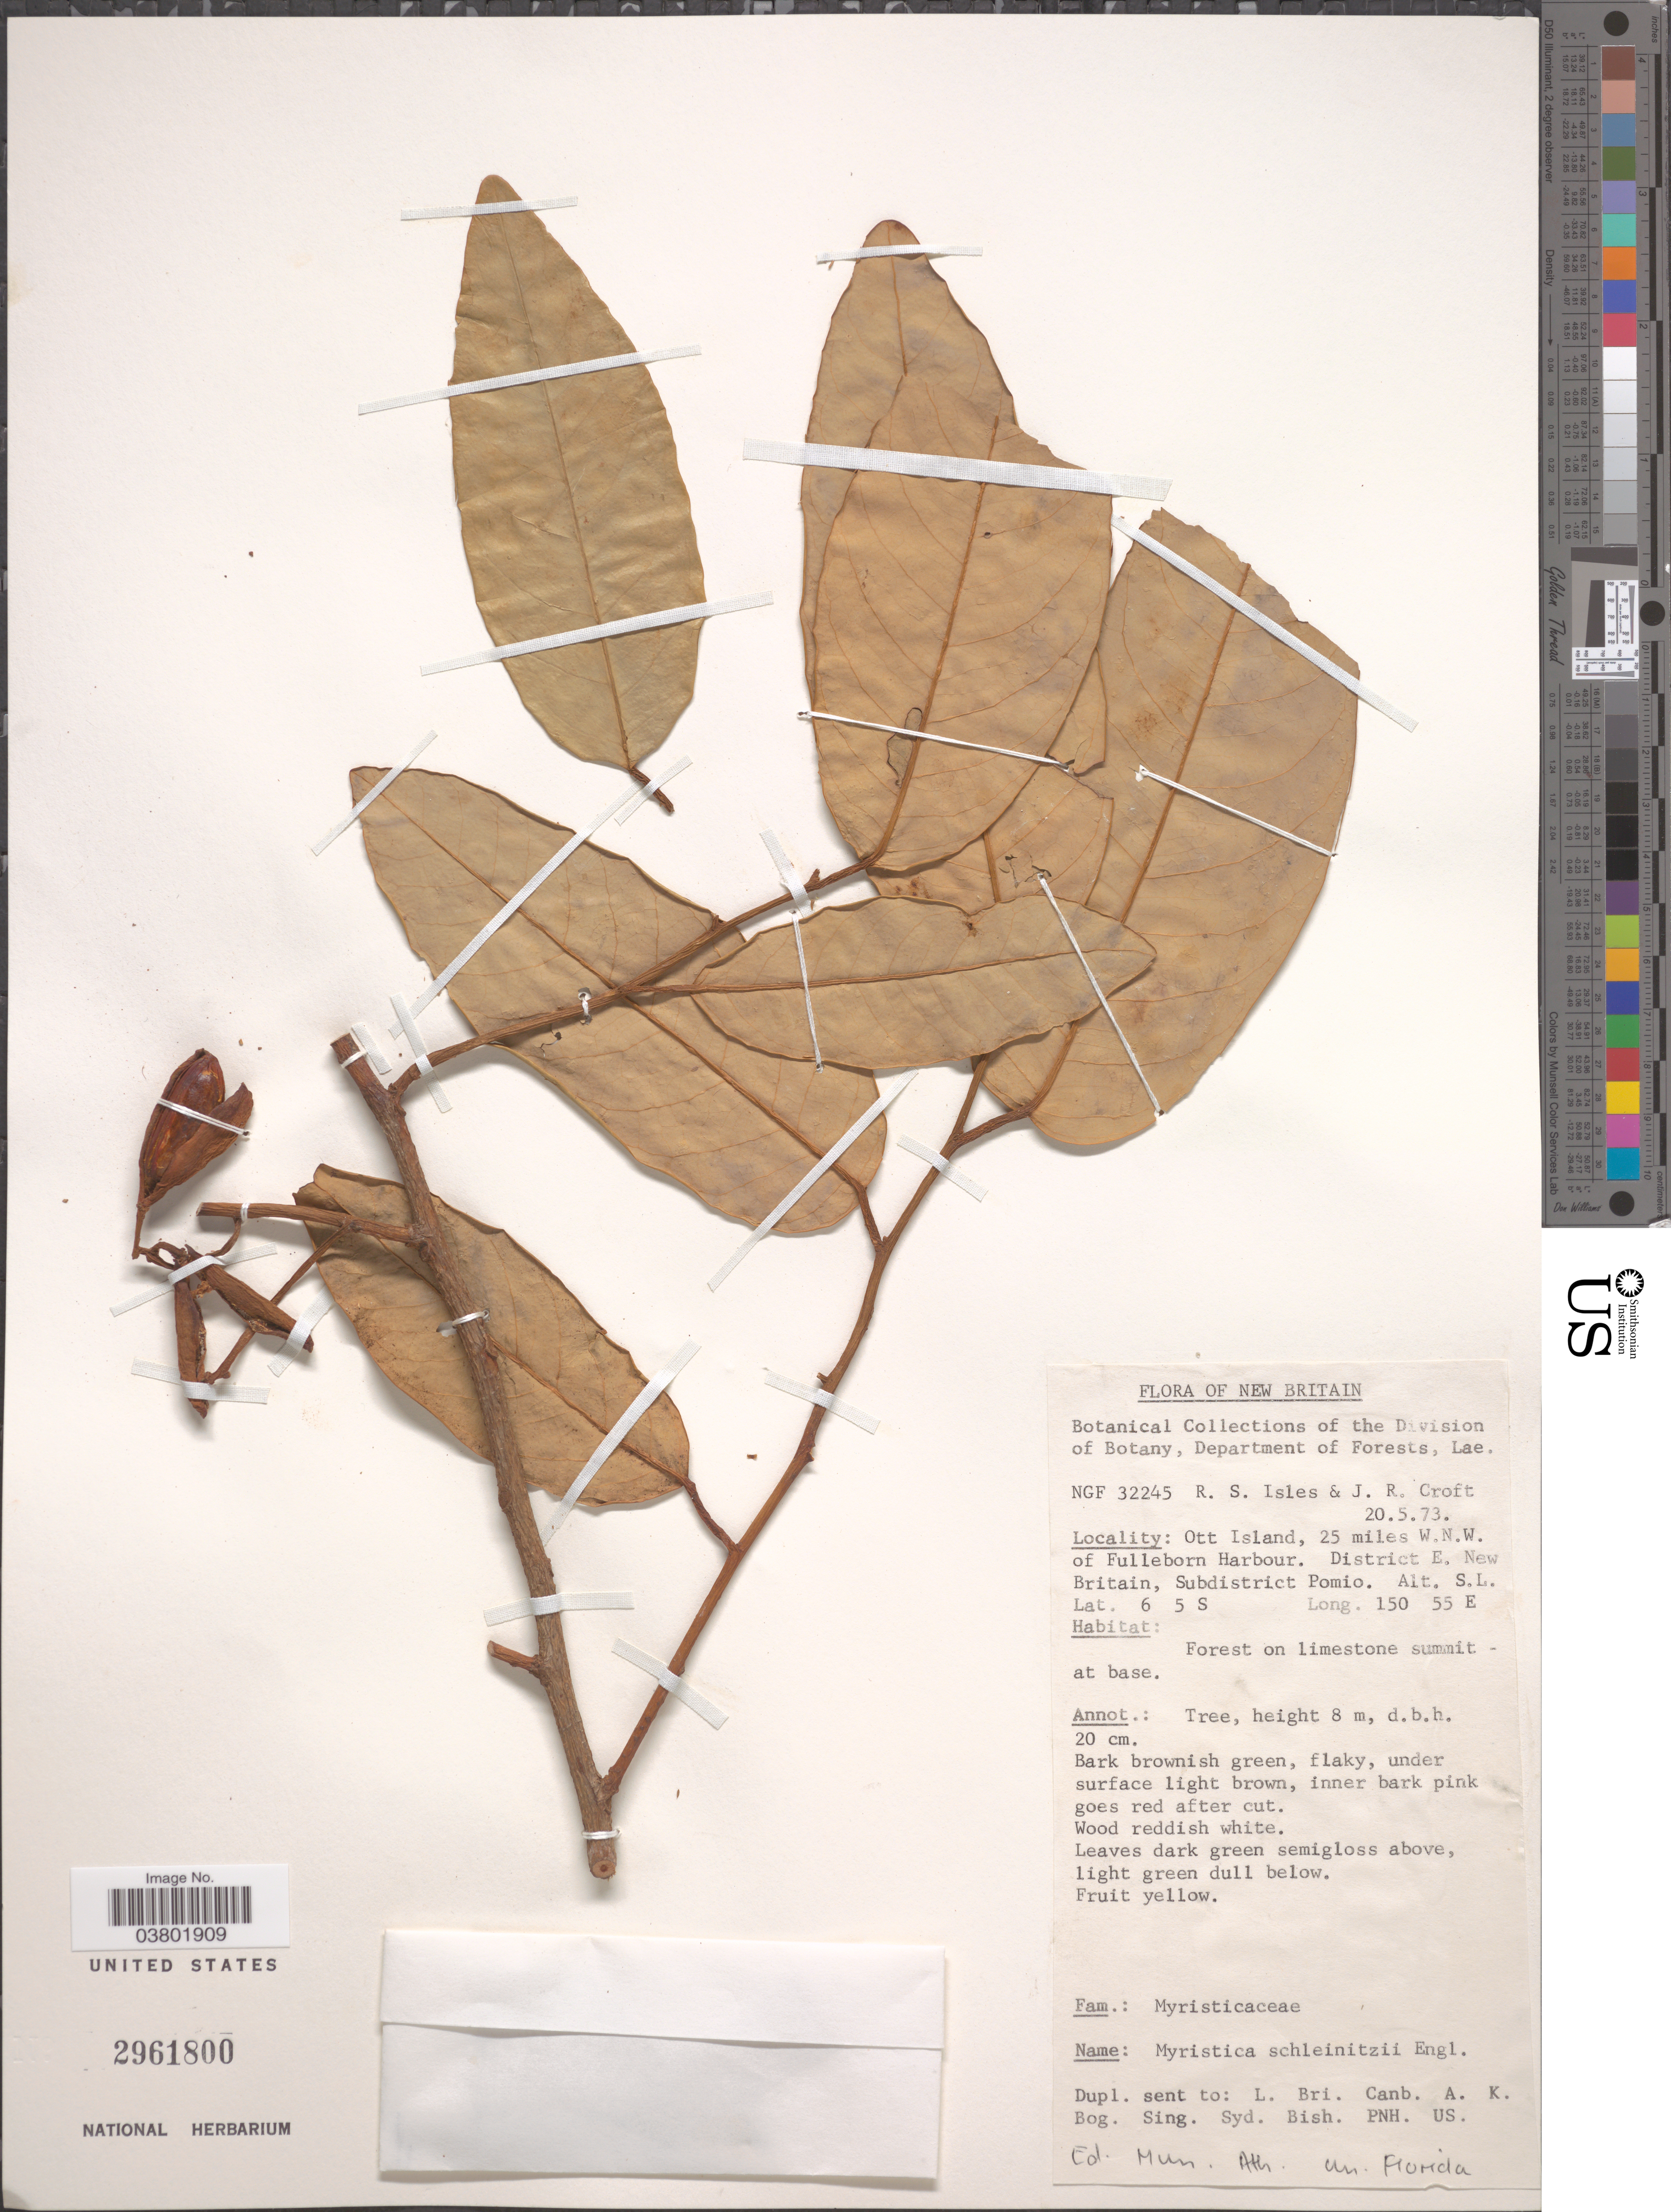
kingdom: Plantae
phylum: Tracheophyta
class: Magnoliopsida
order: Magnoliales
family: Myristicaceae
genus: Myristica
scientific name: Myristica schleinitzi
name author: Engl.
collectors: R. Isles & J. R. Croft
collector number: NGF32245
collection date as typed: Transcribed d/m/y: 20/5/73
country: Papua New Guinea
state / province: East New Britain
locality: New Britain. Ott Island, 25 miles W.N.W. of Fulleborn Harbour. District E. New Britain, Subdistrict Pomio.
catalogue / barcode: US 2961800